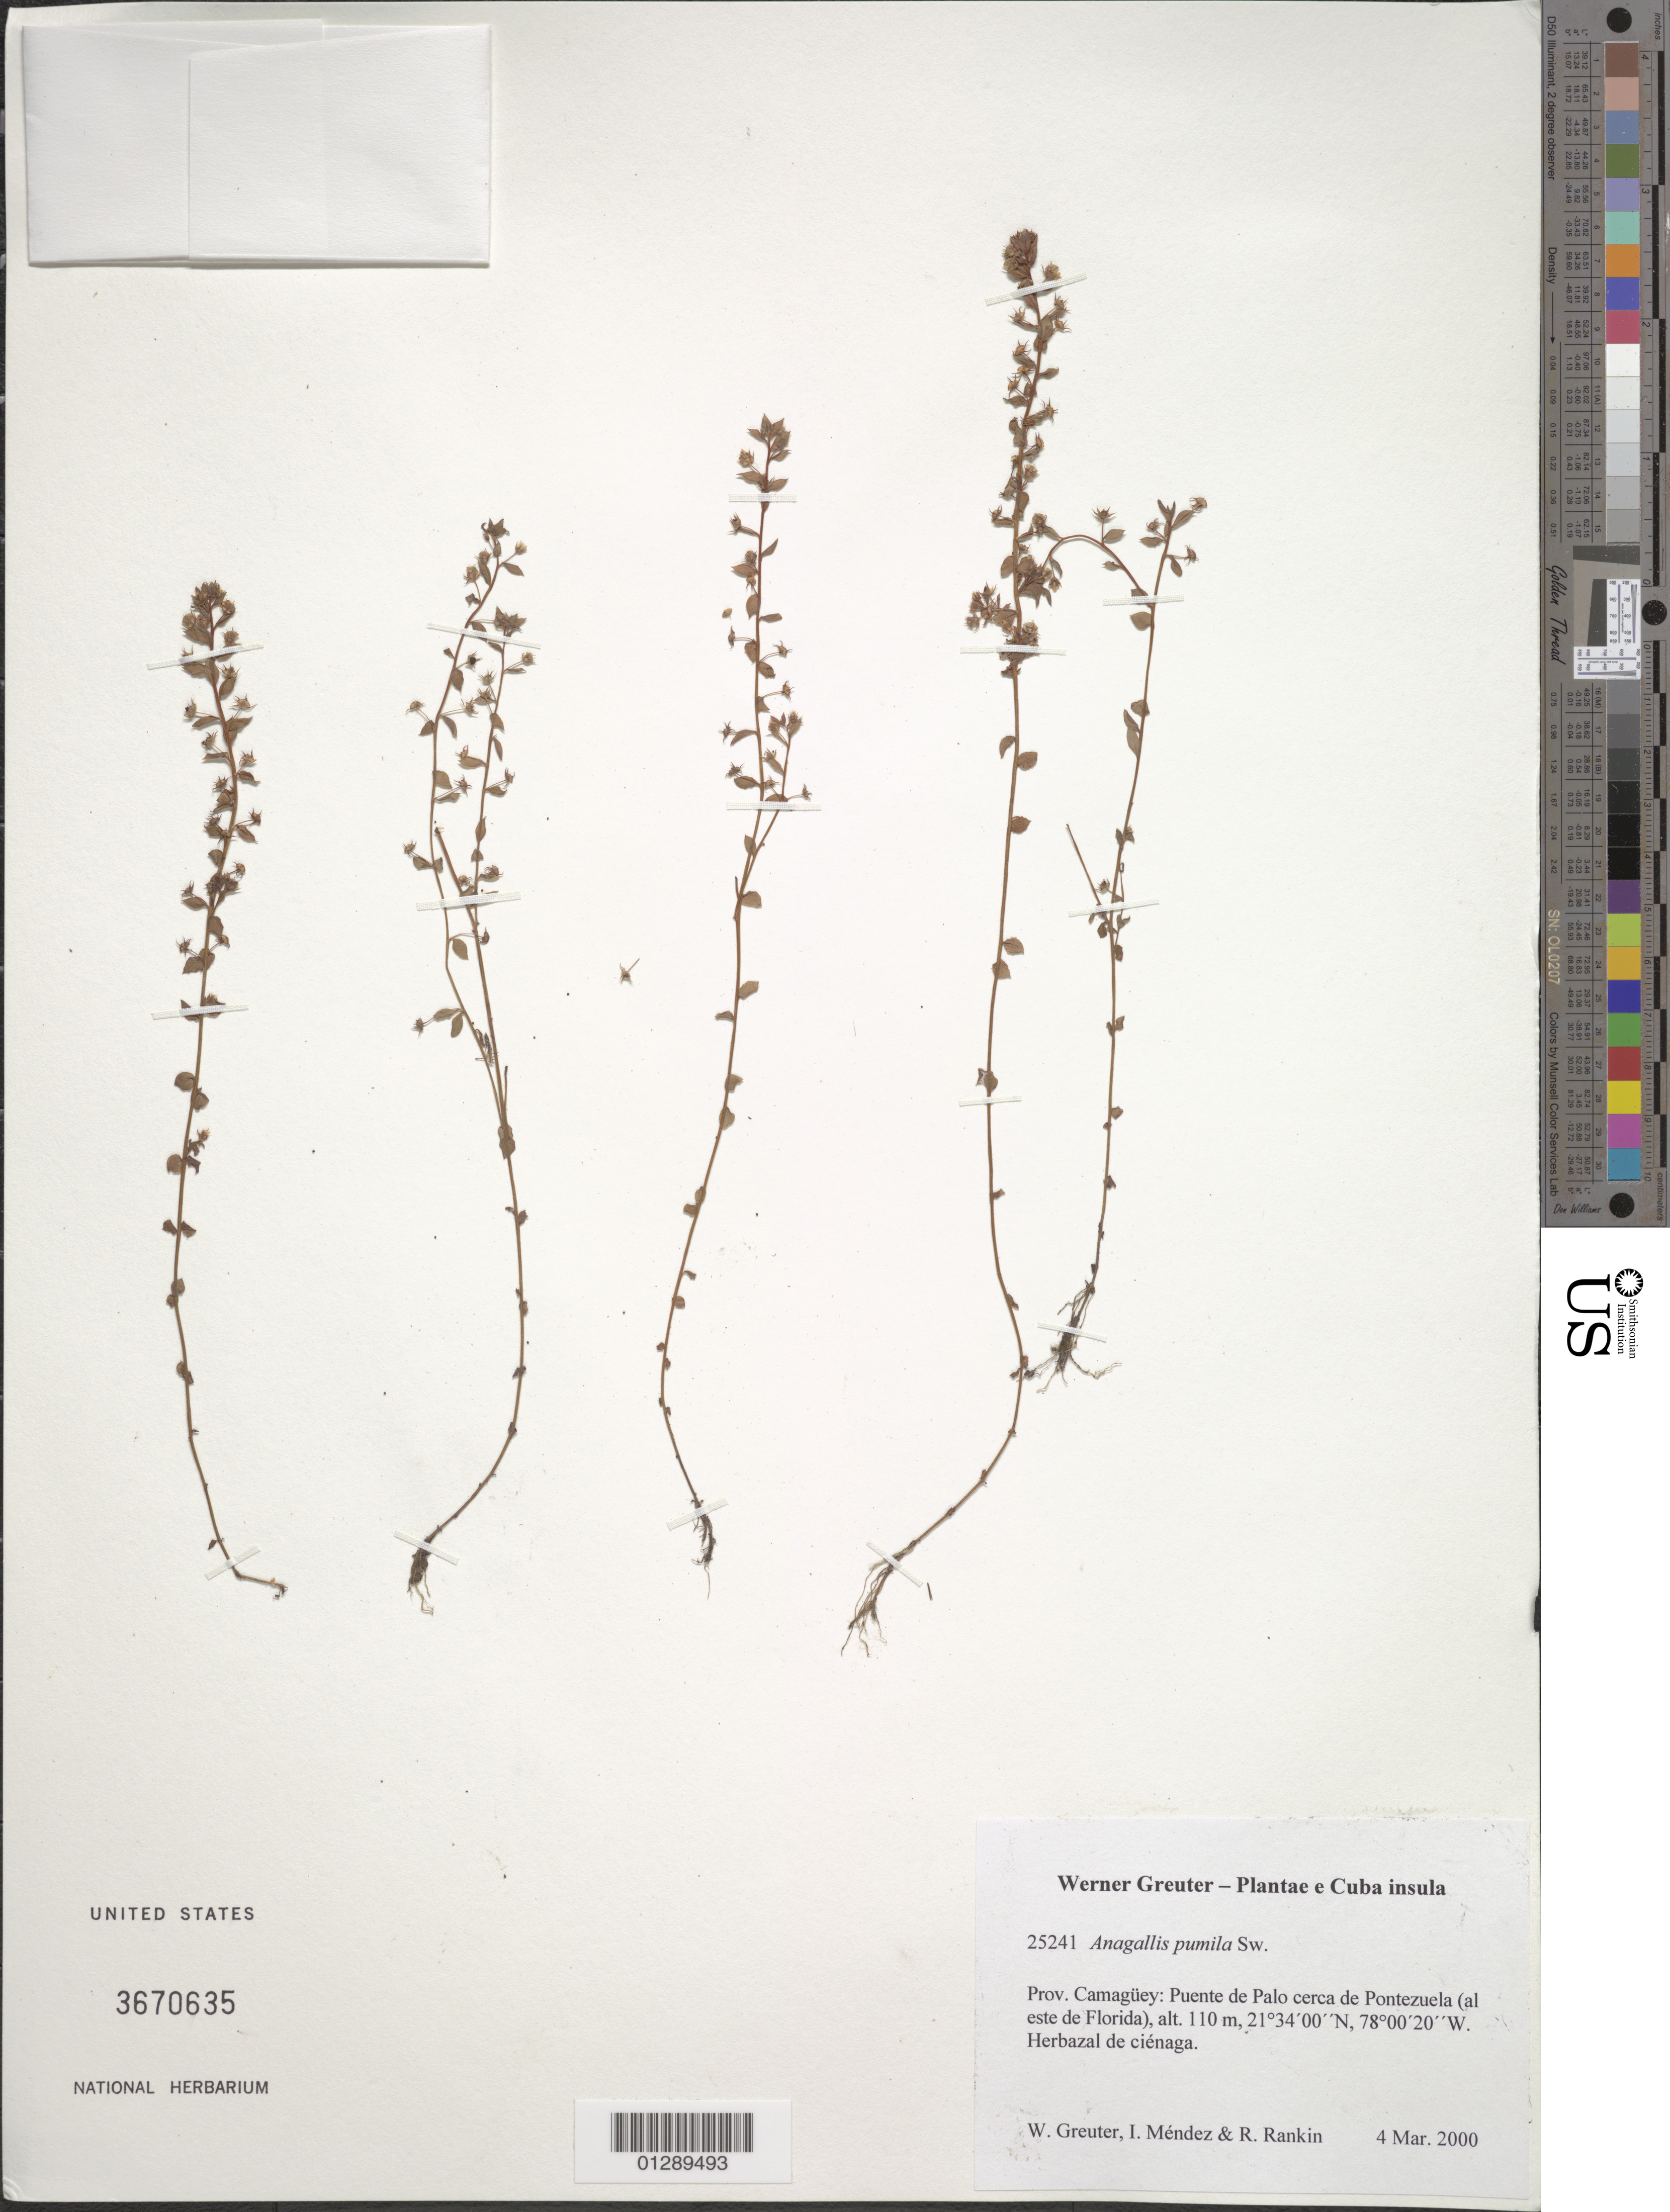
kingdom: Plantae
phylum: Tracheophyta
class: Magnoliopsida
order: Ericales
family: Primulaceae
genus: Anagallis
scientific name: Anagallis pumila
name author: Sw.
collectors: W. R. Greuter, I. Méndez & R. Rankin Rodriguez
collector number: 25241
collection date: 2000-03-04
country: Cuba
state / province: Camagüey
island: Cuba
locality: Puente de Palo cerca de Pontezuela (al este de Florida).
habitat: Herbazal de ciénaga.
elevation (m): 110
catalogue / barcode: US 3670635